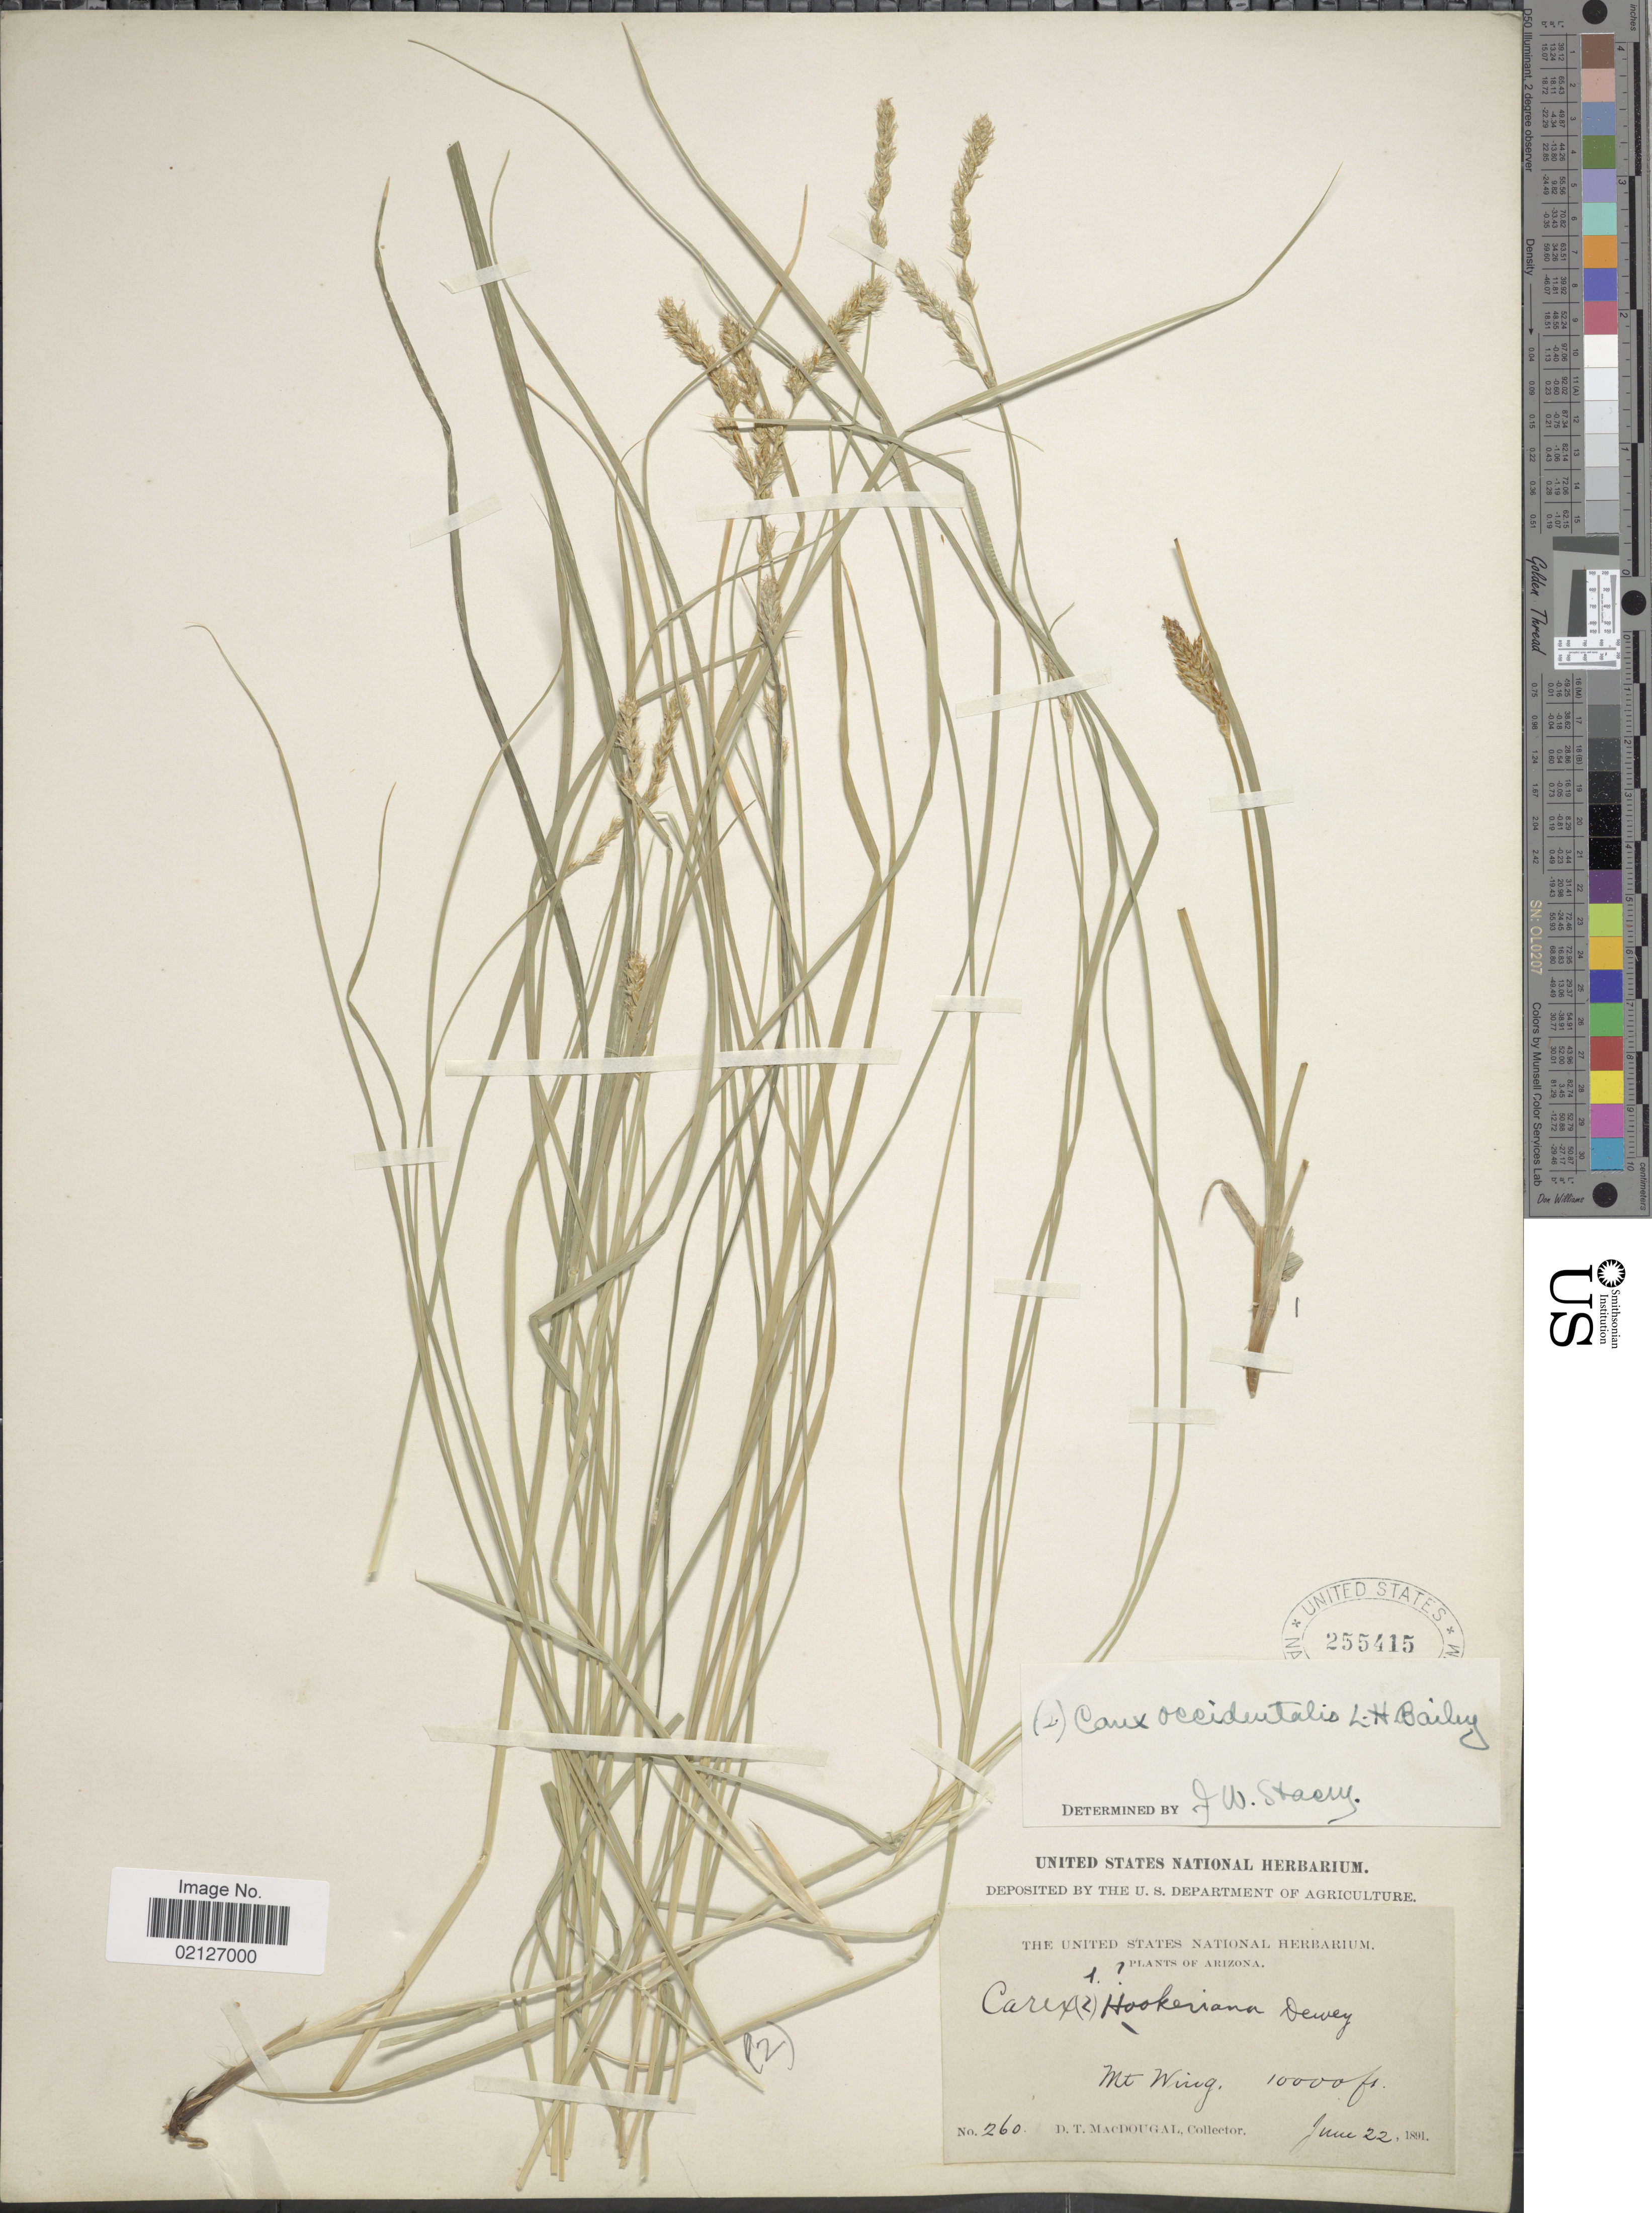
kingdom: Plantae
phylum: Tracheophyta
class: Liliopsida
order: Poales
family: Cyperaceae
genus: Carex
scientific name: Carex occidentalis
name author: L.H. Bailey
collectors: D. T. MacDougal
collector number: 260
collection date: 1891-06-22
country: United States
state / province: Arizona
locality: Mt. Wing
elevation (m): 3048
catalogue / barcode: US 255415